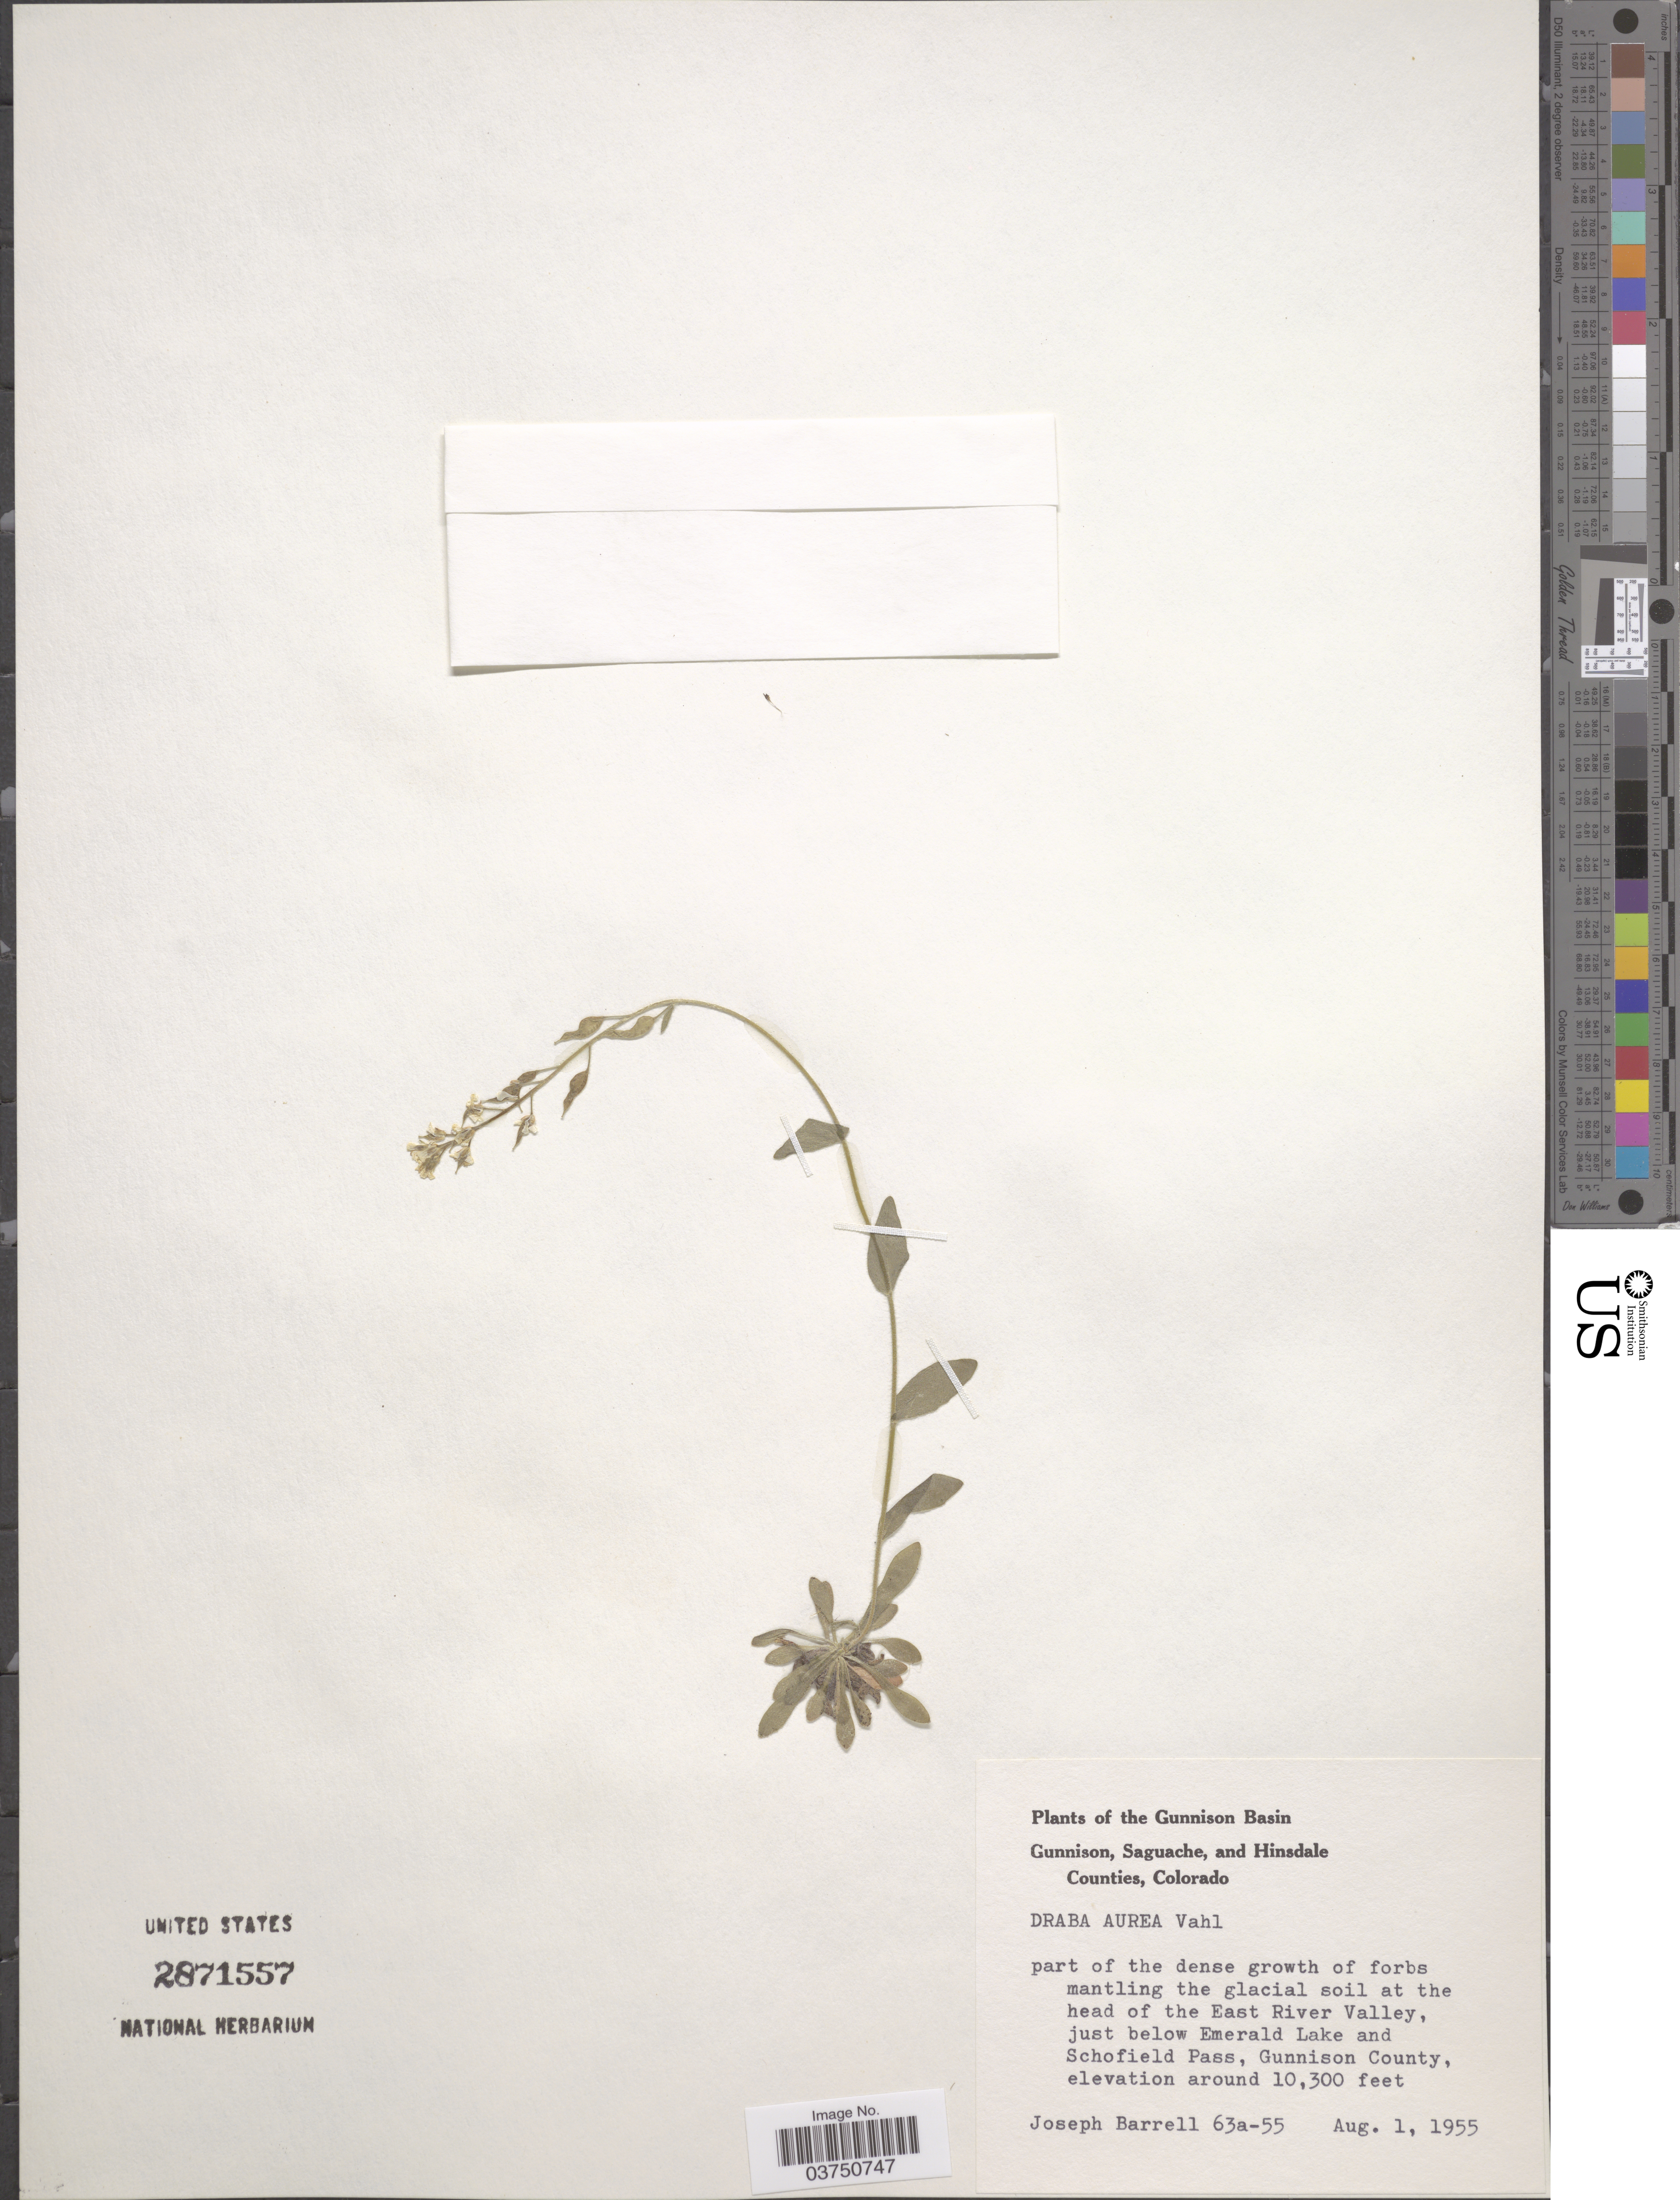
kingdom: Plantae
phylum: Tracheophyta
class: Magnoliopsida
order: Brassicales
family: Brassicaceae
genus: Draba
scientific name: Draba aurea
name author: Vahl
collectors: J. Barrell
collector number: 63a-55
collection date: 1955-08-01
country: United States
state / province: Colorado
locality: Gunnison Basin. At the head of the East River Valley, just below Emerald Lake and Schofield Pass, Gunnison County.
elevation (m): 3139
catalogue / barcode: US 2871557